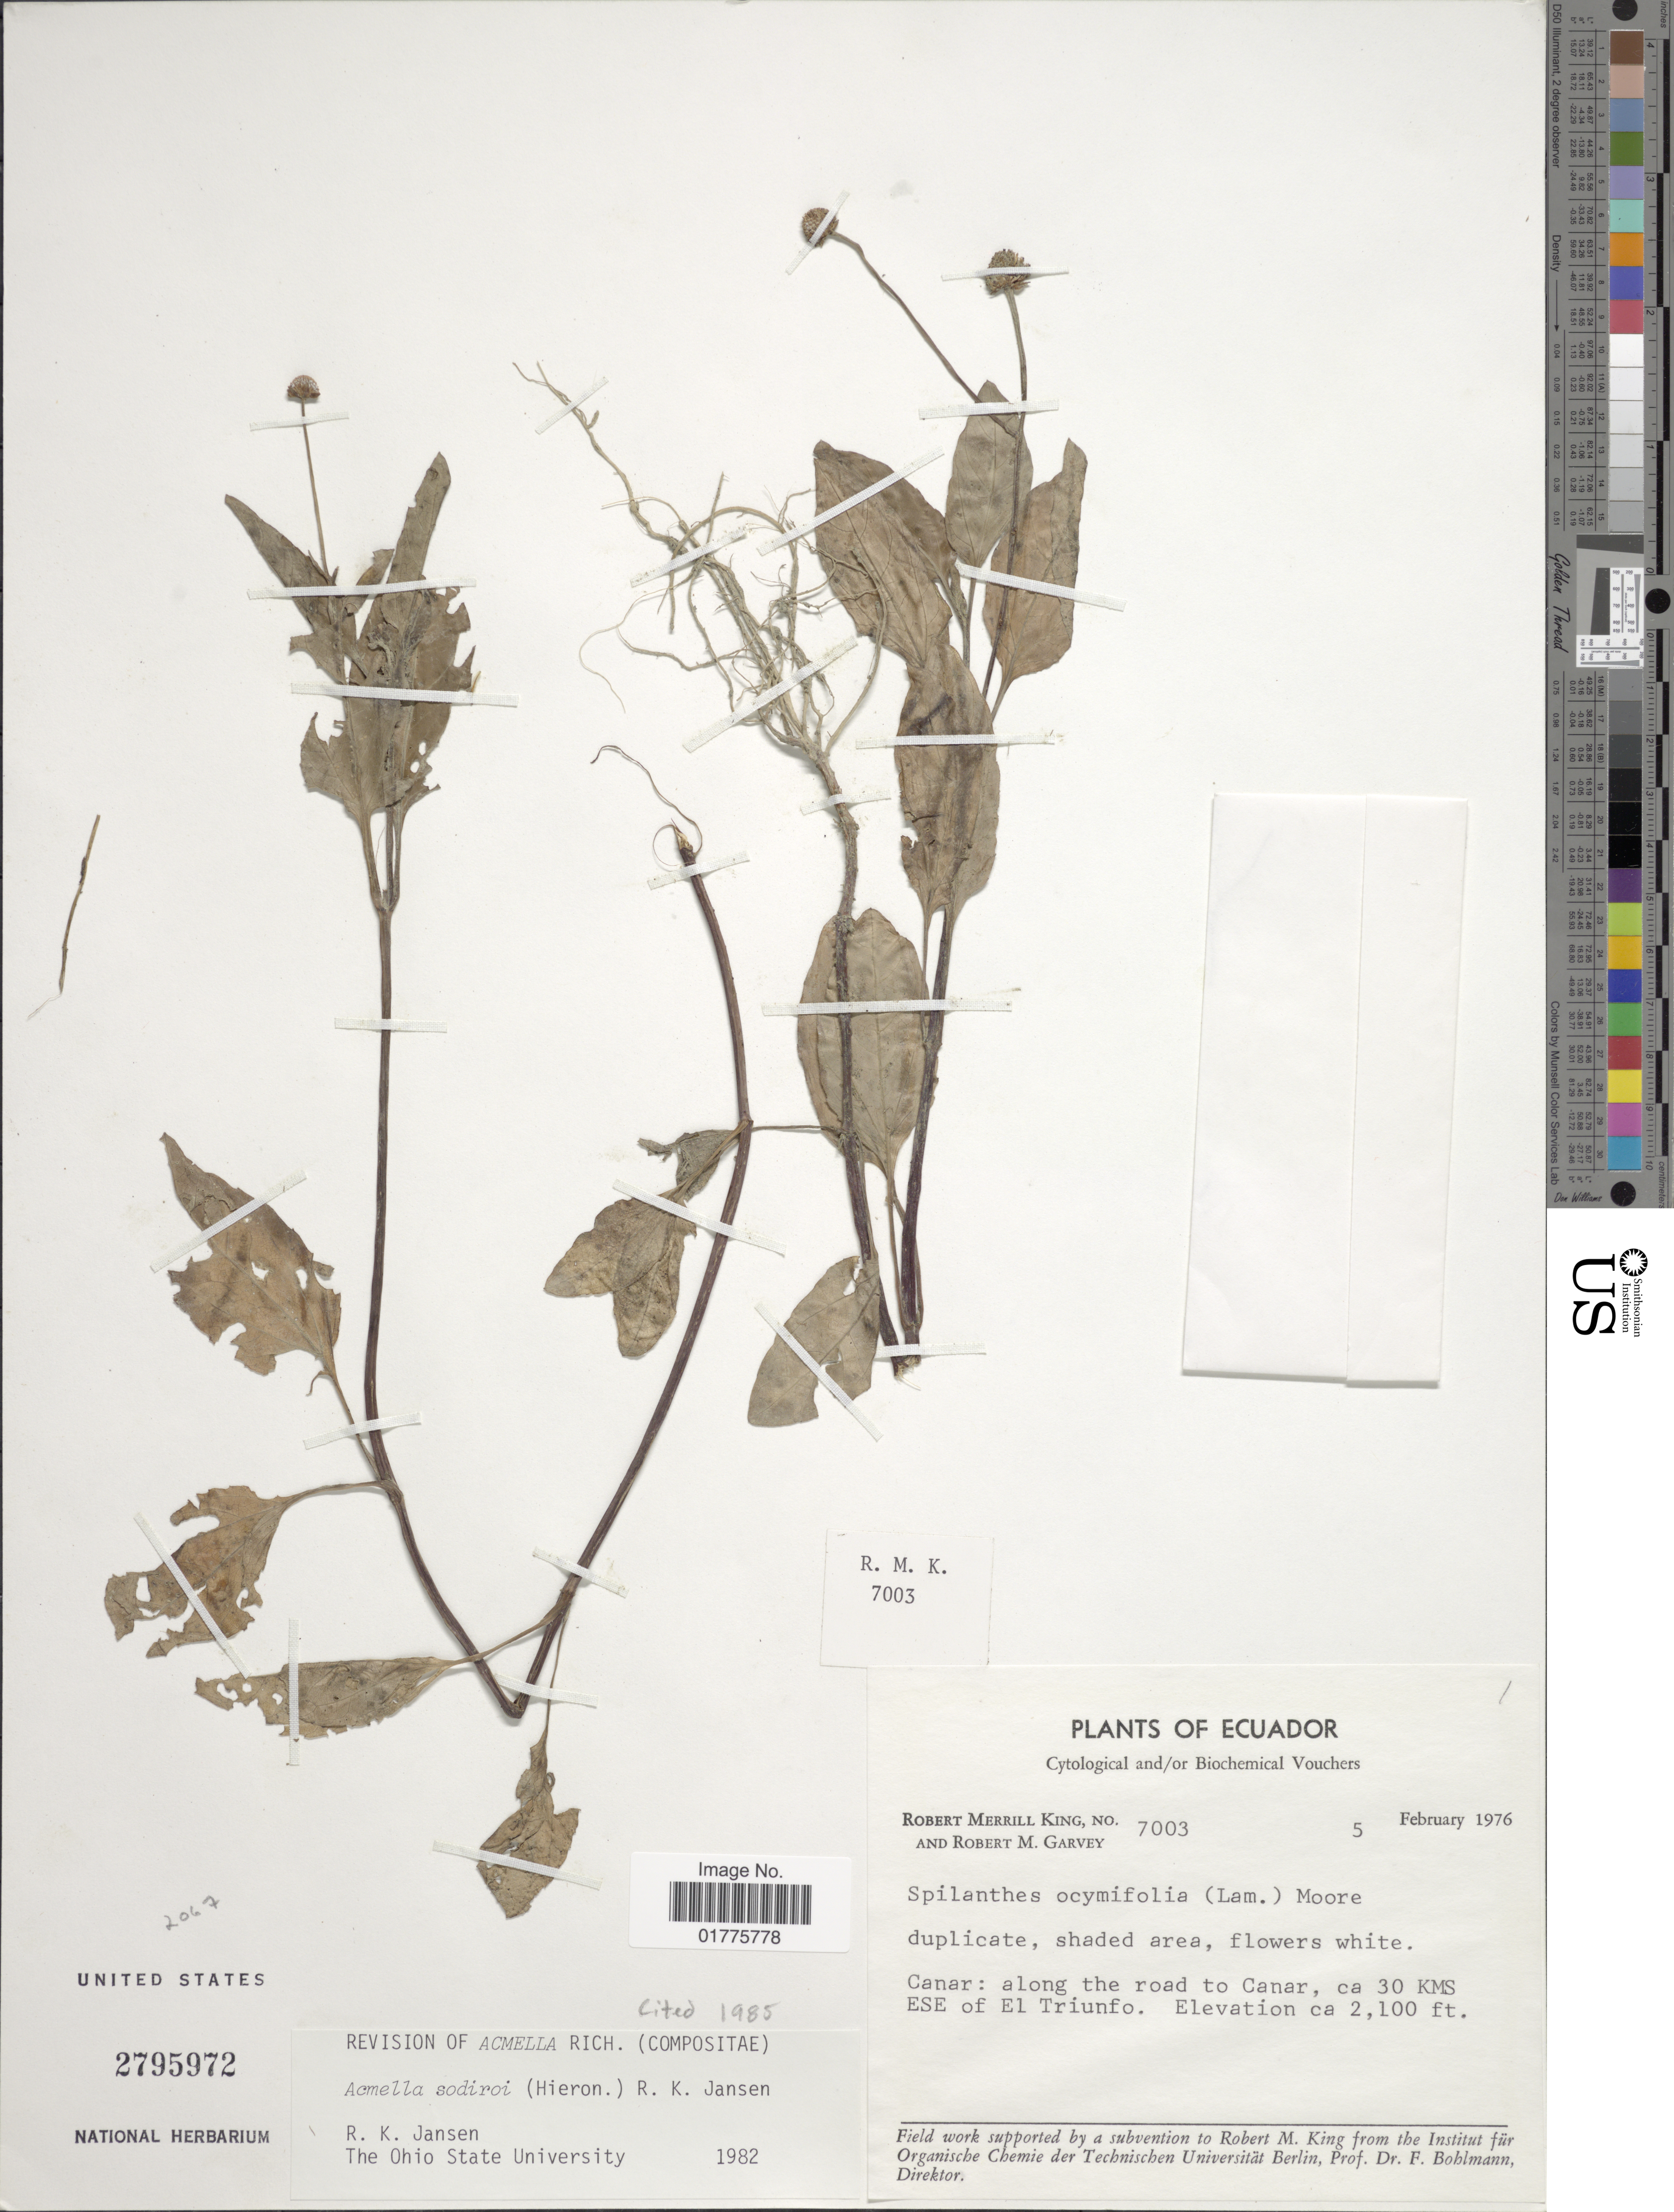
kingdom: Plantae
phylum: Tracheophyta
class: Magnoliopsida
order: Asterales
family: Asteraceae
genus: Acmella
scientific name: Acmella sodiroi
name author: (Hieron.) R.K. Jansen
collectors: R. M. King & R. Garvey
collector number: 7003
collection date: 1976-02-05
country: Ecuador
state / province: Cañar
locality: Along the road to Canar, ca 30 kms ESE of El Triunfo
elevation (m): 640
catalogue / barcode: US 2795972